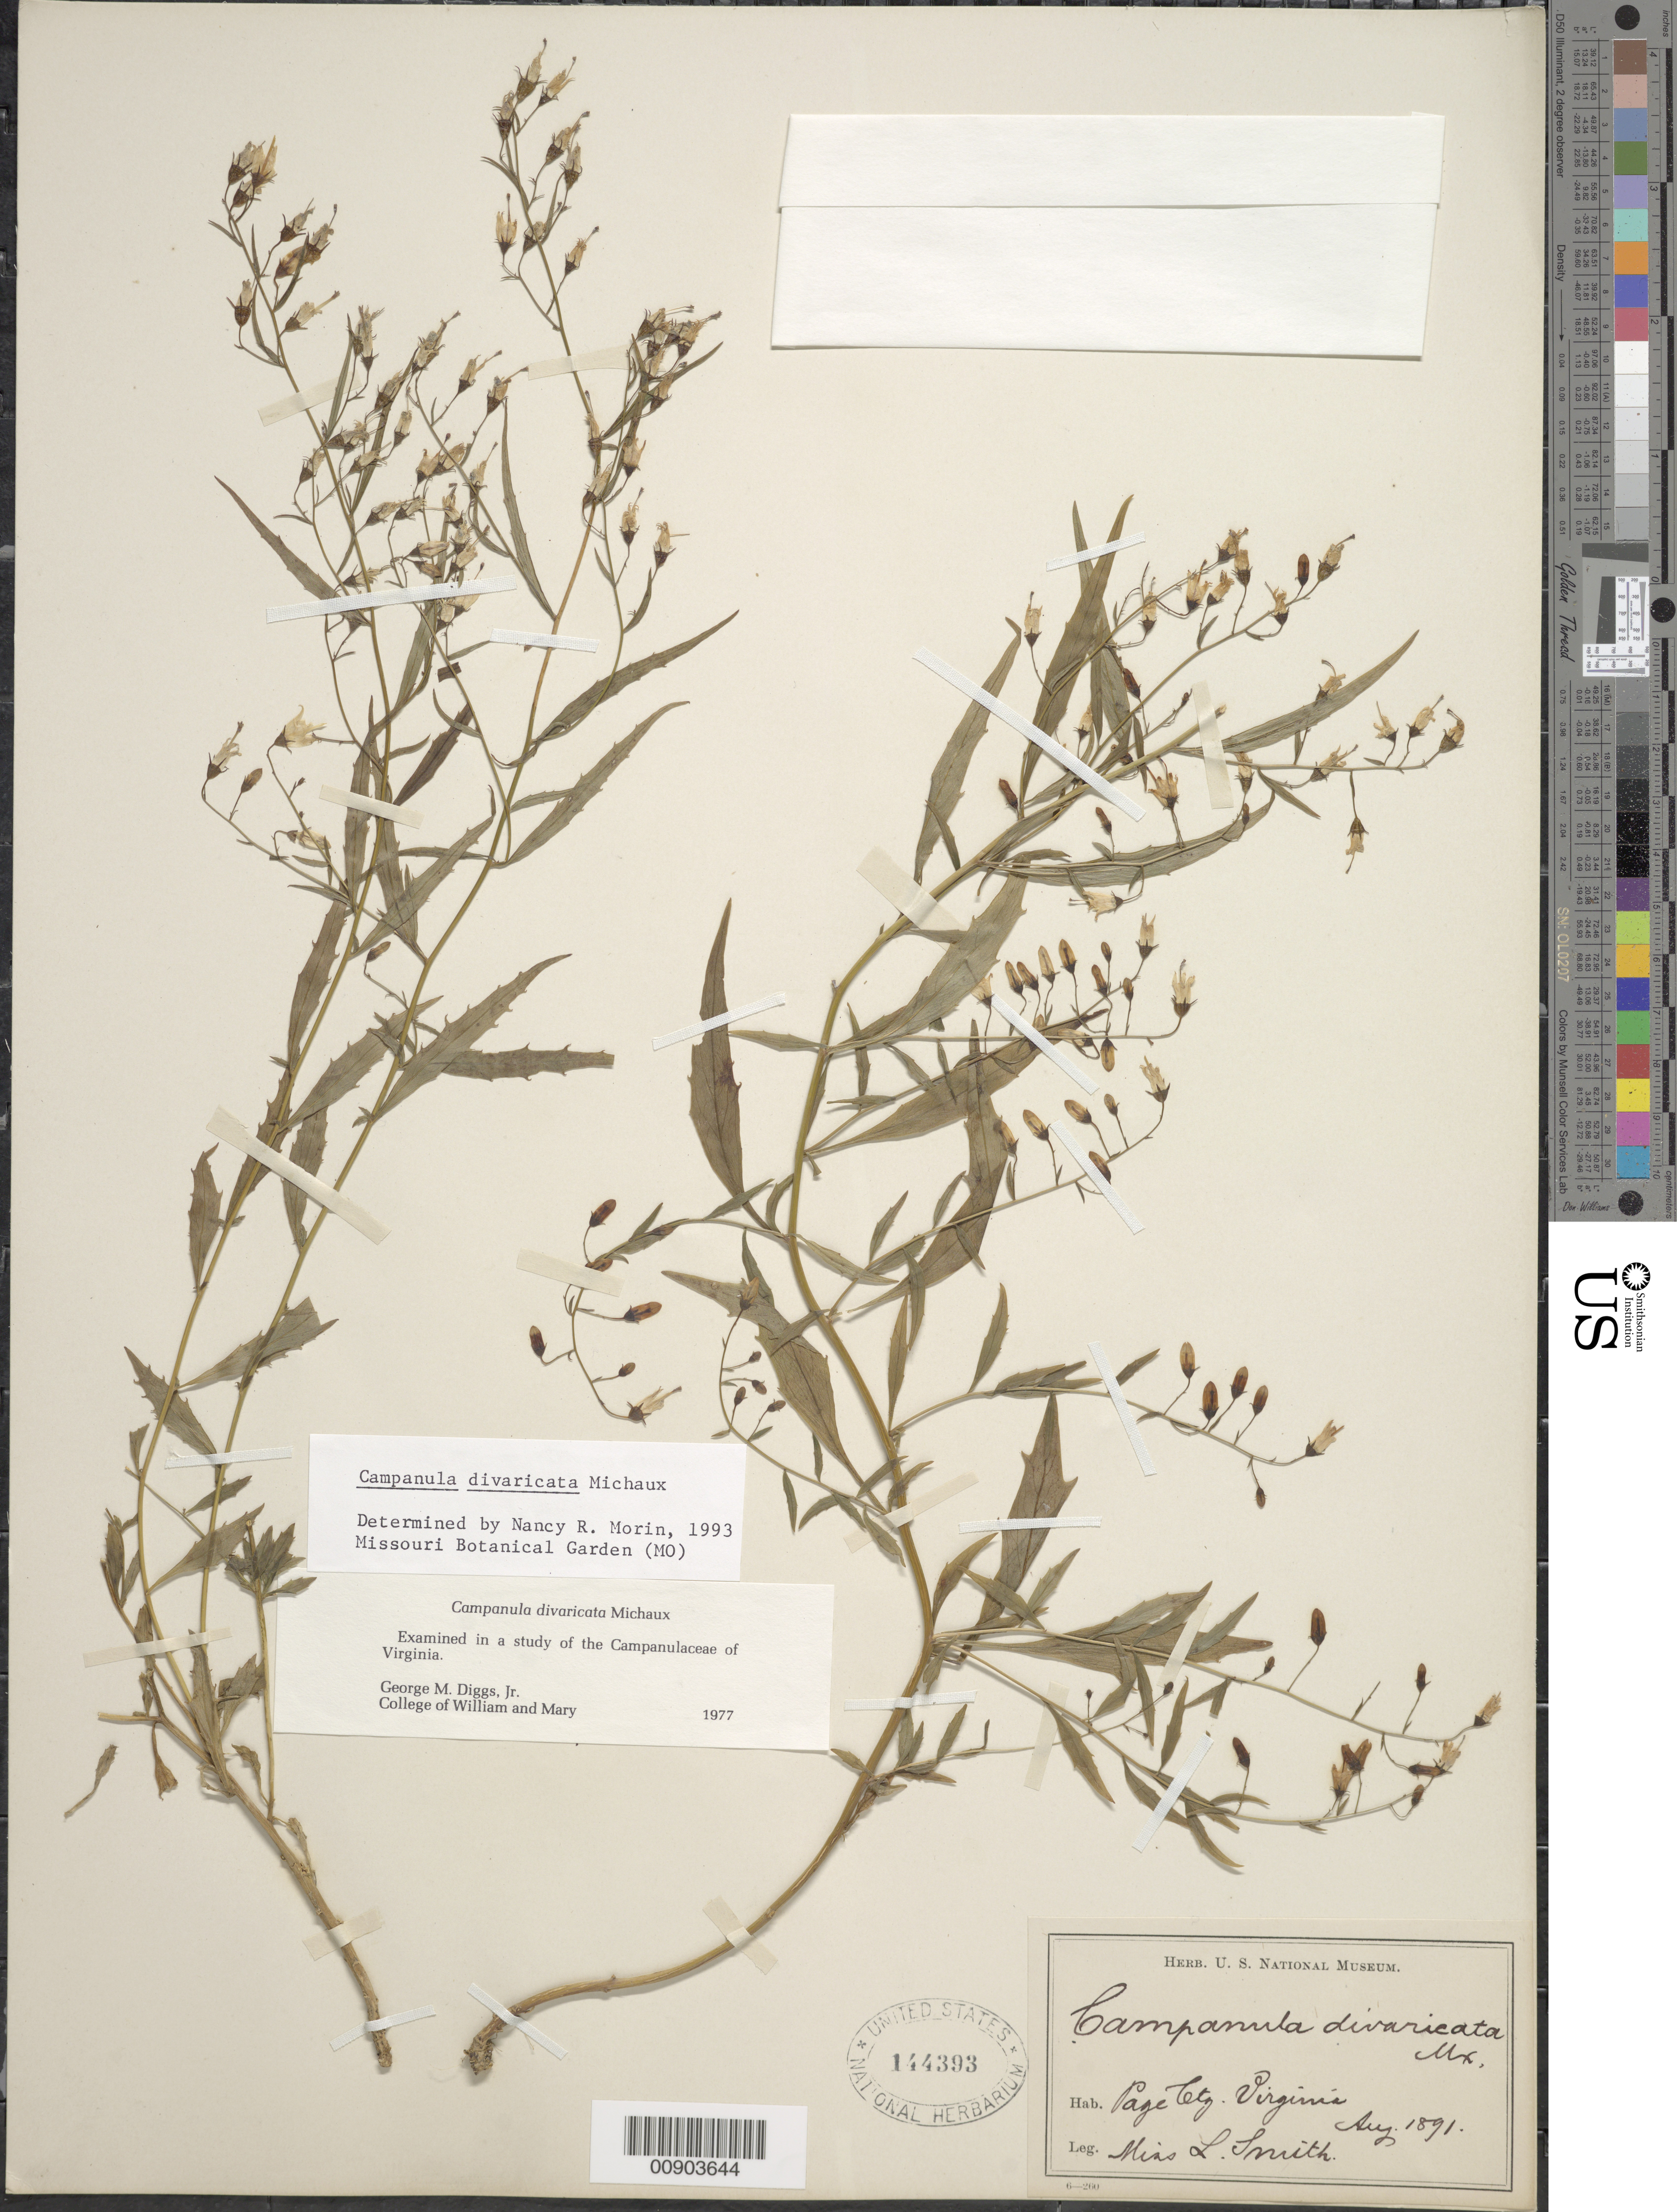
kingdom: Plantae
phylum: Tracheophyta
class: Magnoliopsida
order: Asterales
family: Campanulaceae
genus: Campanula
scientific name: Campanula divaricata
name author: Michx.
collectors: L. Smith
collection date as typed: Aug 1891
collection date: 1891-08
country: United States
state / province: Virginia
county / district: Page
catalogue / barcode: US 144393